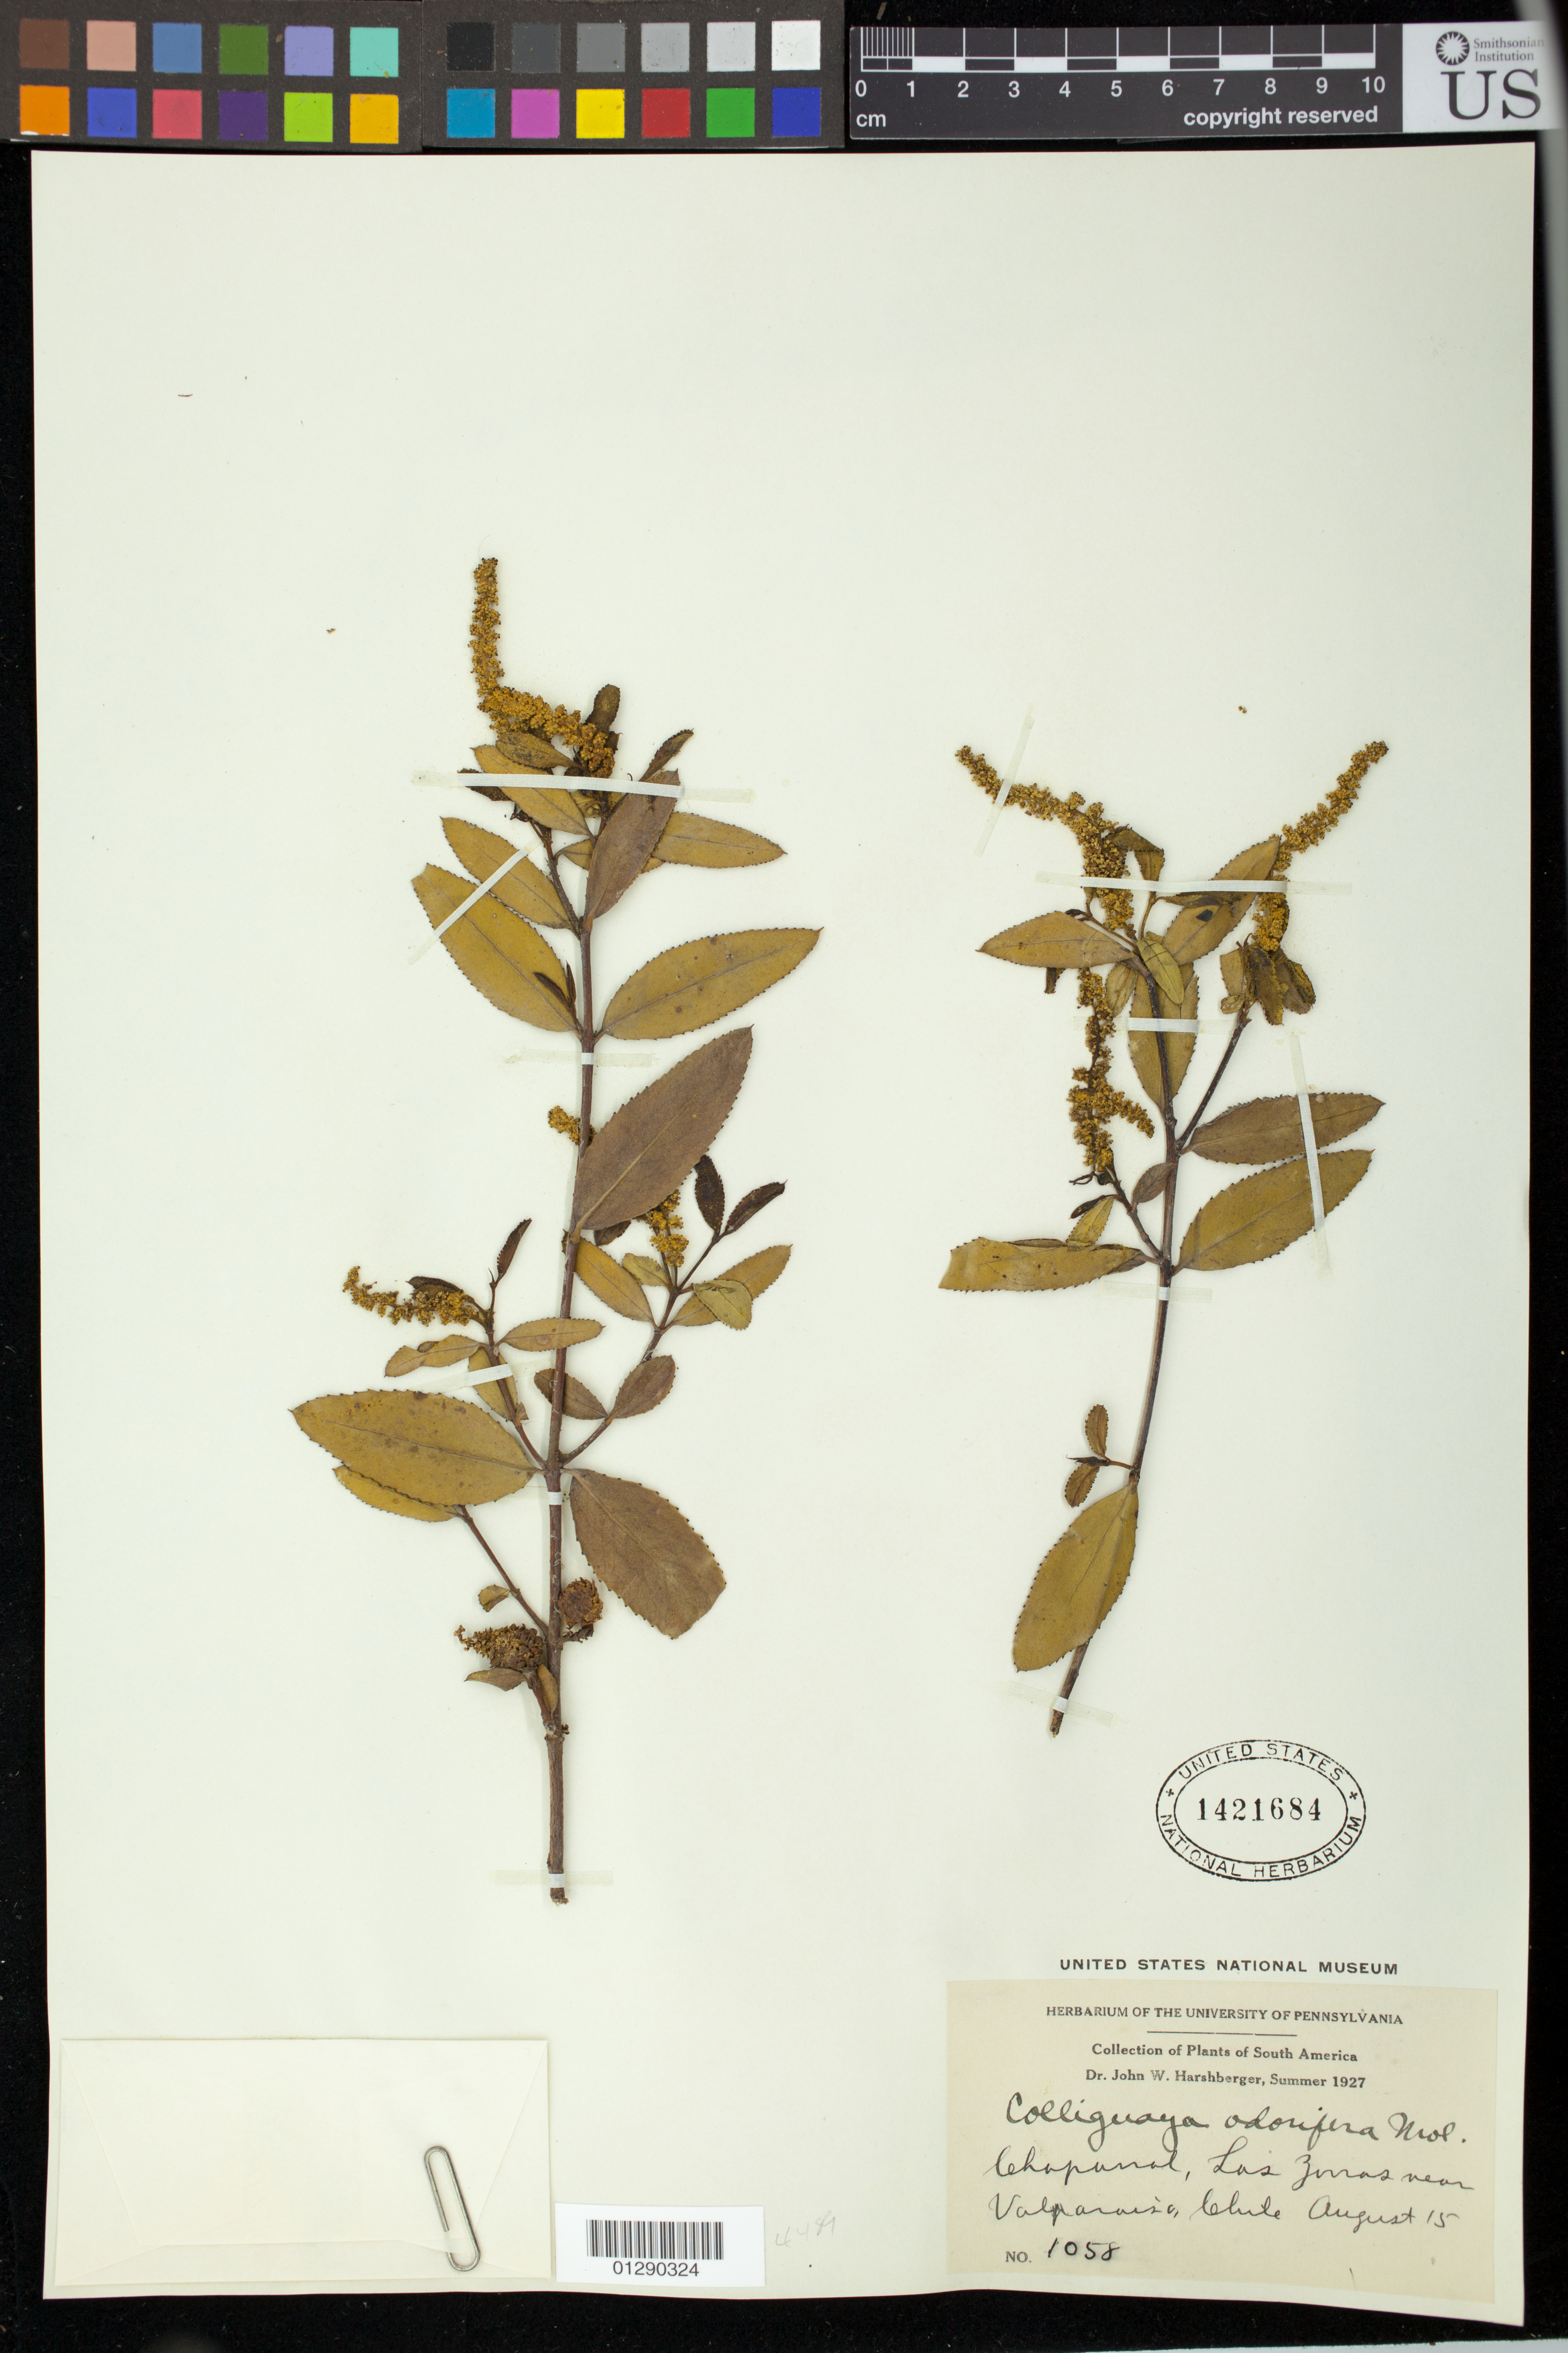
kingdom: Plantae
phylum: Tracheophyta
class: Magnoliopsida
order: Malpighiales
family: Euphorbiaceae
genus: Colliguaja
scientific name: Colliguaja odorifera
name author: Molina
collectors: J. W. Harshberger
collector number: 1058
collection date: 1927-08-15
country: Chile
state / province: Valparaíso (V)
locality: Cehapanal, Las Zonas near Valparaiso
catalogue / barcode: US 1421684